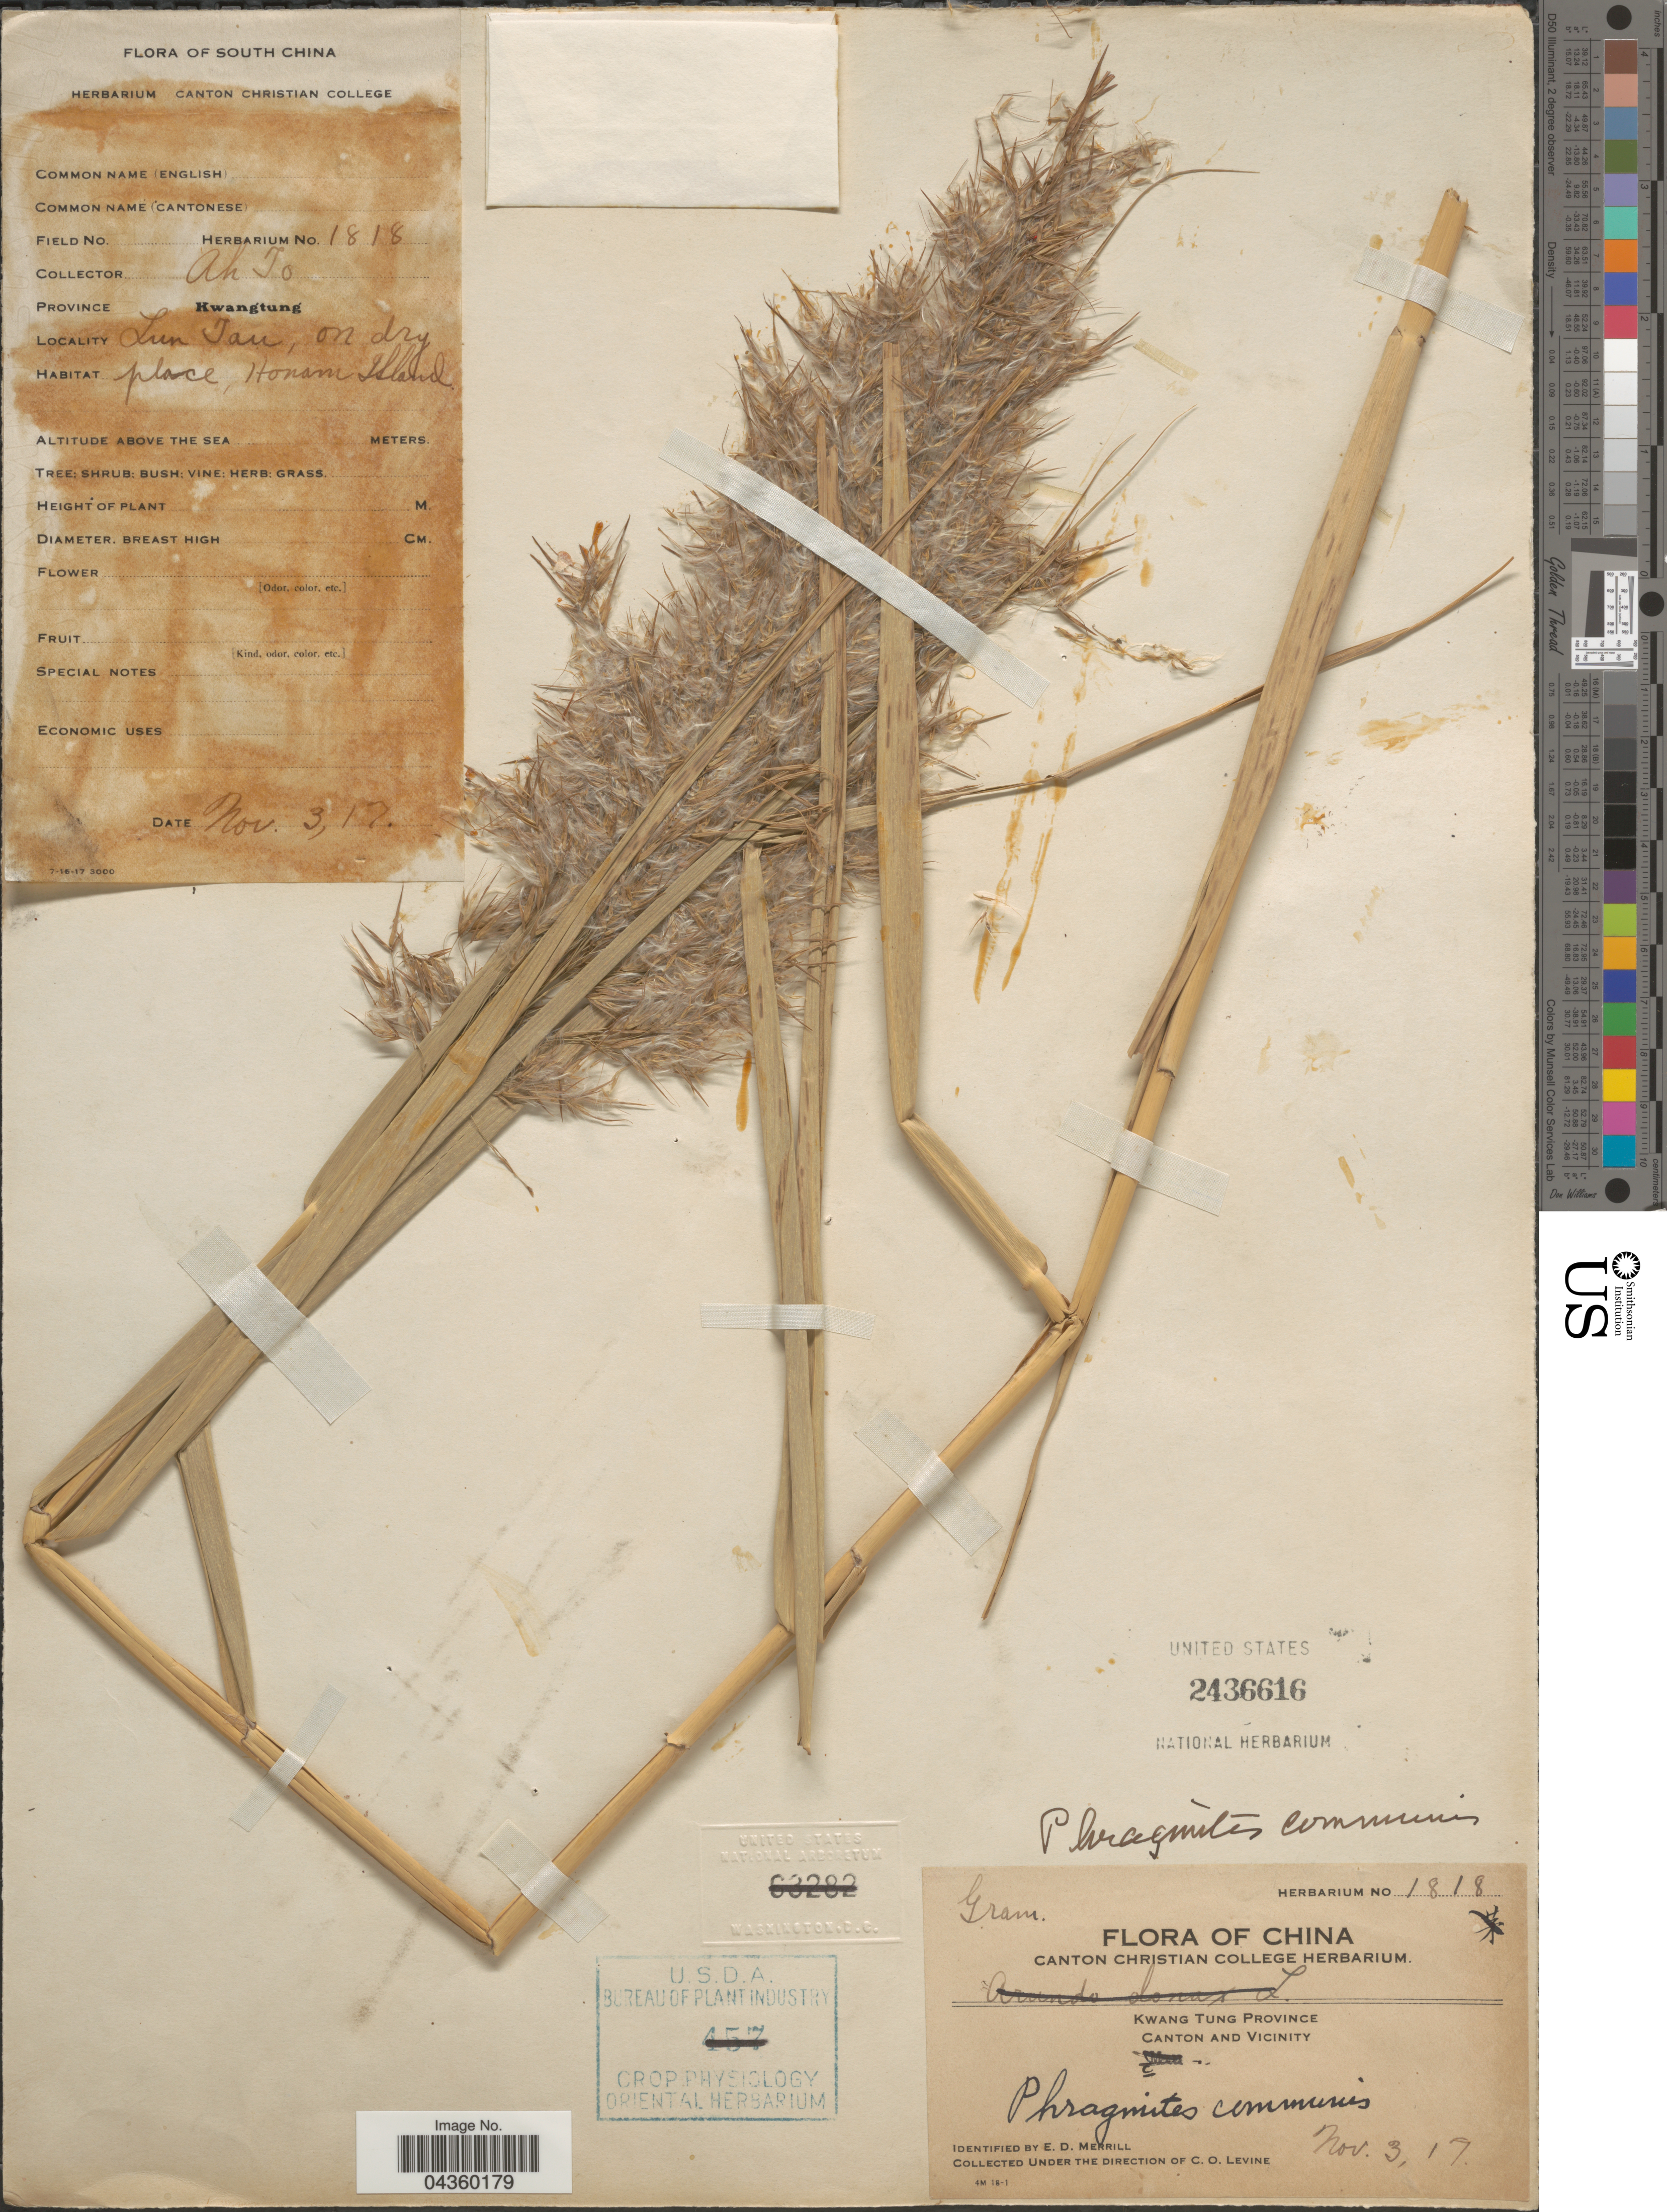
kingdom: Plantae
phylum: Tracheophyta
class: Liliopsida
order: Poales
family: Poaceae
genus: Phragmites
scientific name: Phragmites australis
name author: (Cav.) Trin. ex Steud.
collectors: Ah To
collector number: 1818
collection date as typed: Transcribed d/m/y: 3/11/17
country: China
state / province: Guangdong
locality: Kwang Tung Province. Canton and Vicinity. Lun Tau, on dry pace. Honam Island.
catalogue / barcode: US 2436616